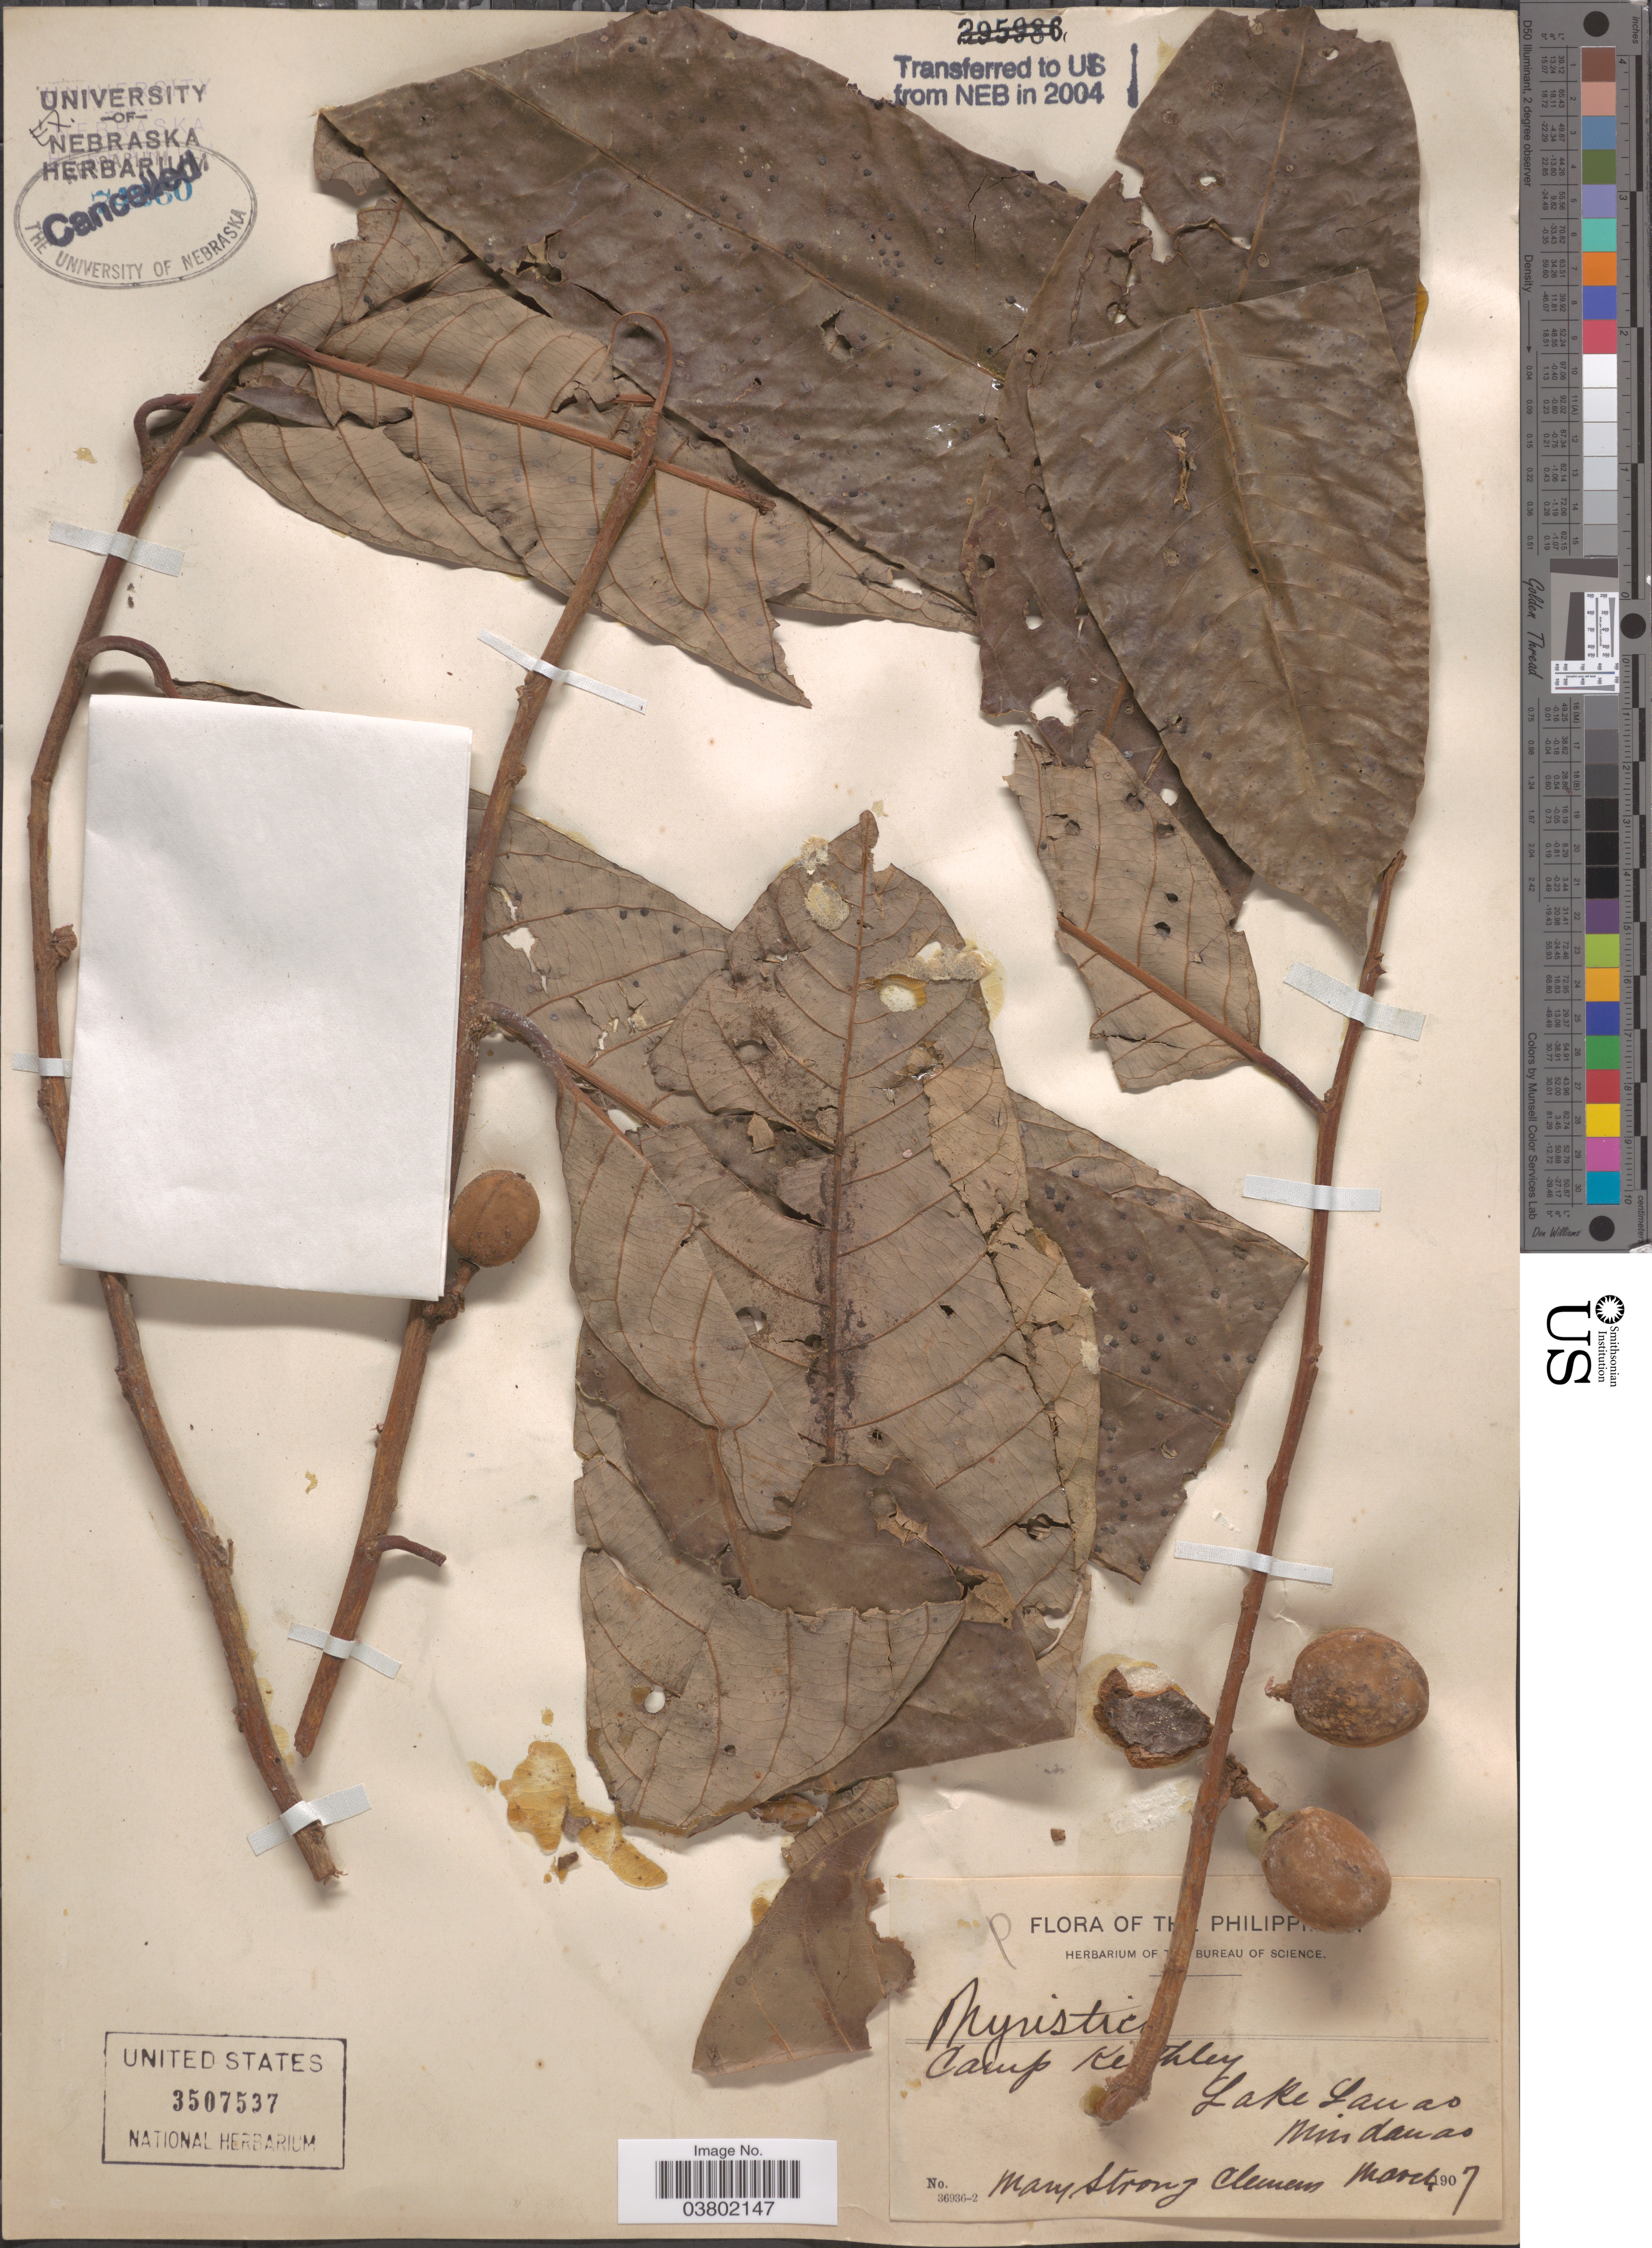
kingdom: Plantae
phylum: Tracheophyta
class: Magnoliopsida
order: Magnoliales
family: Myristicaceae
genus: Myristica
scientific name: Myristica sp.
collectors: M. S. Clemens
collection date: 1907-03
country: Philippines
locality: Camp Keithley, Lake Lanao, Mindanao.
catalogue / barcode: US 3507537